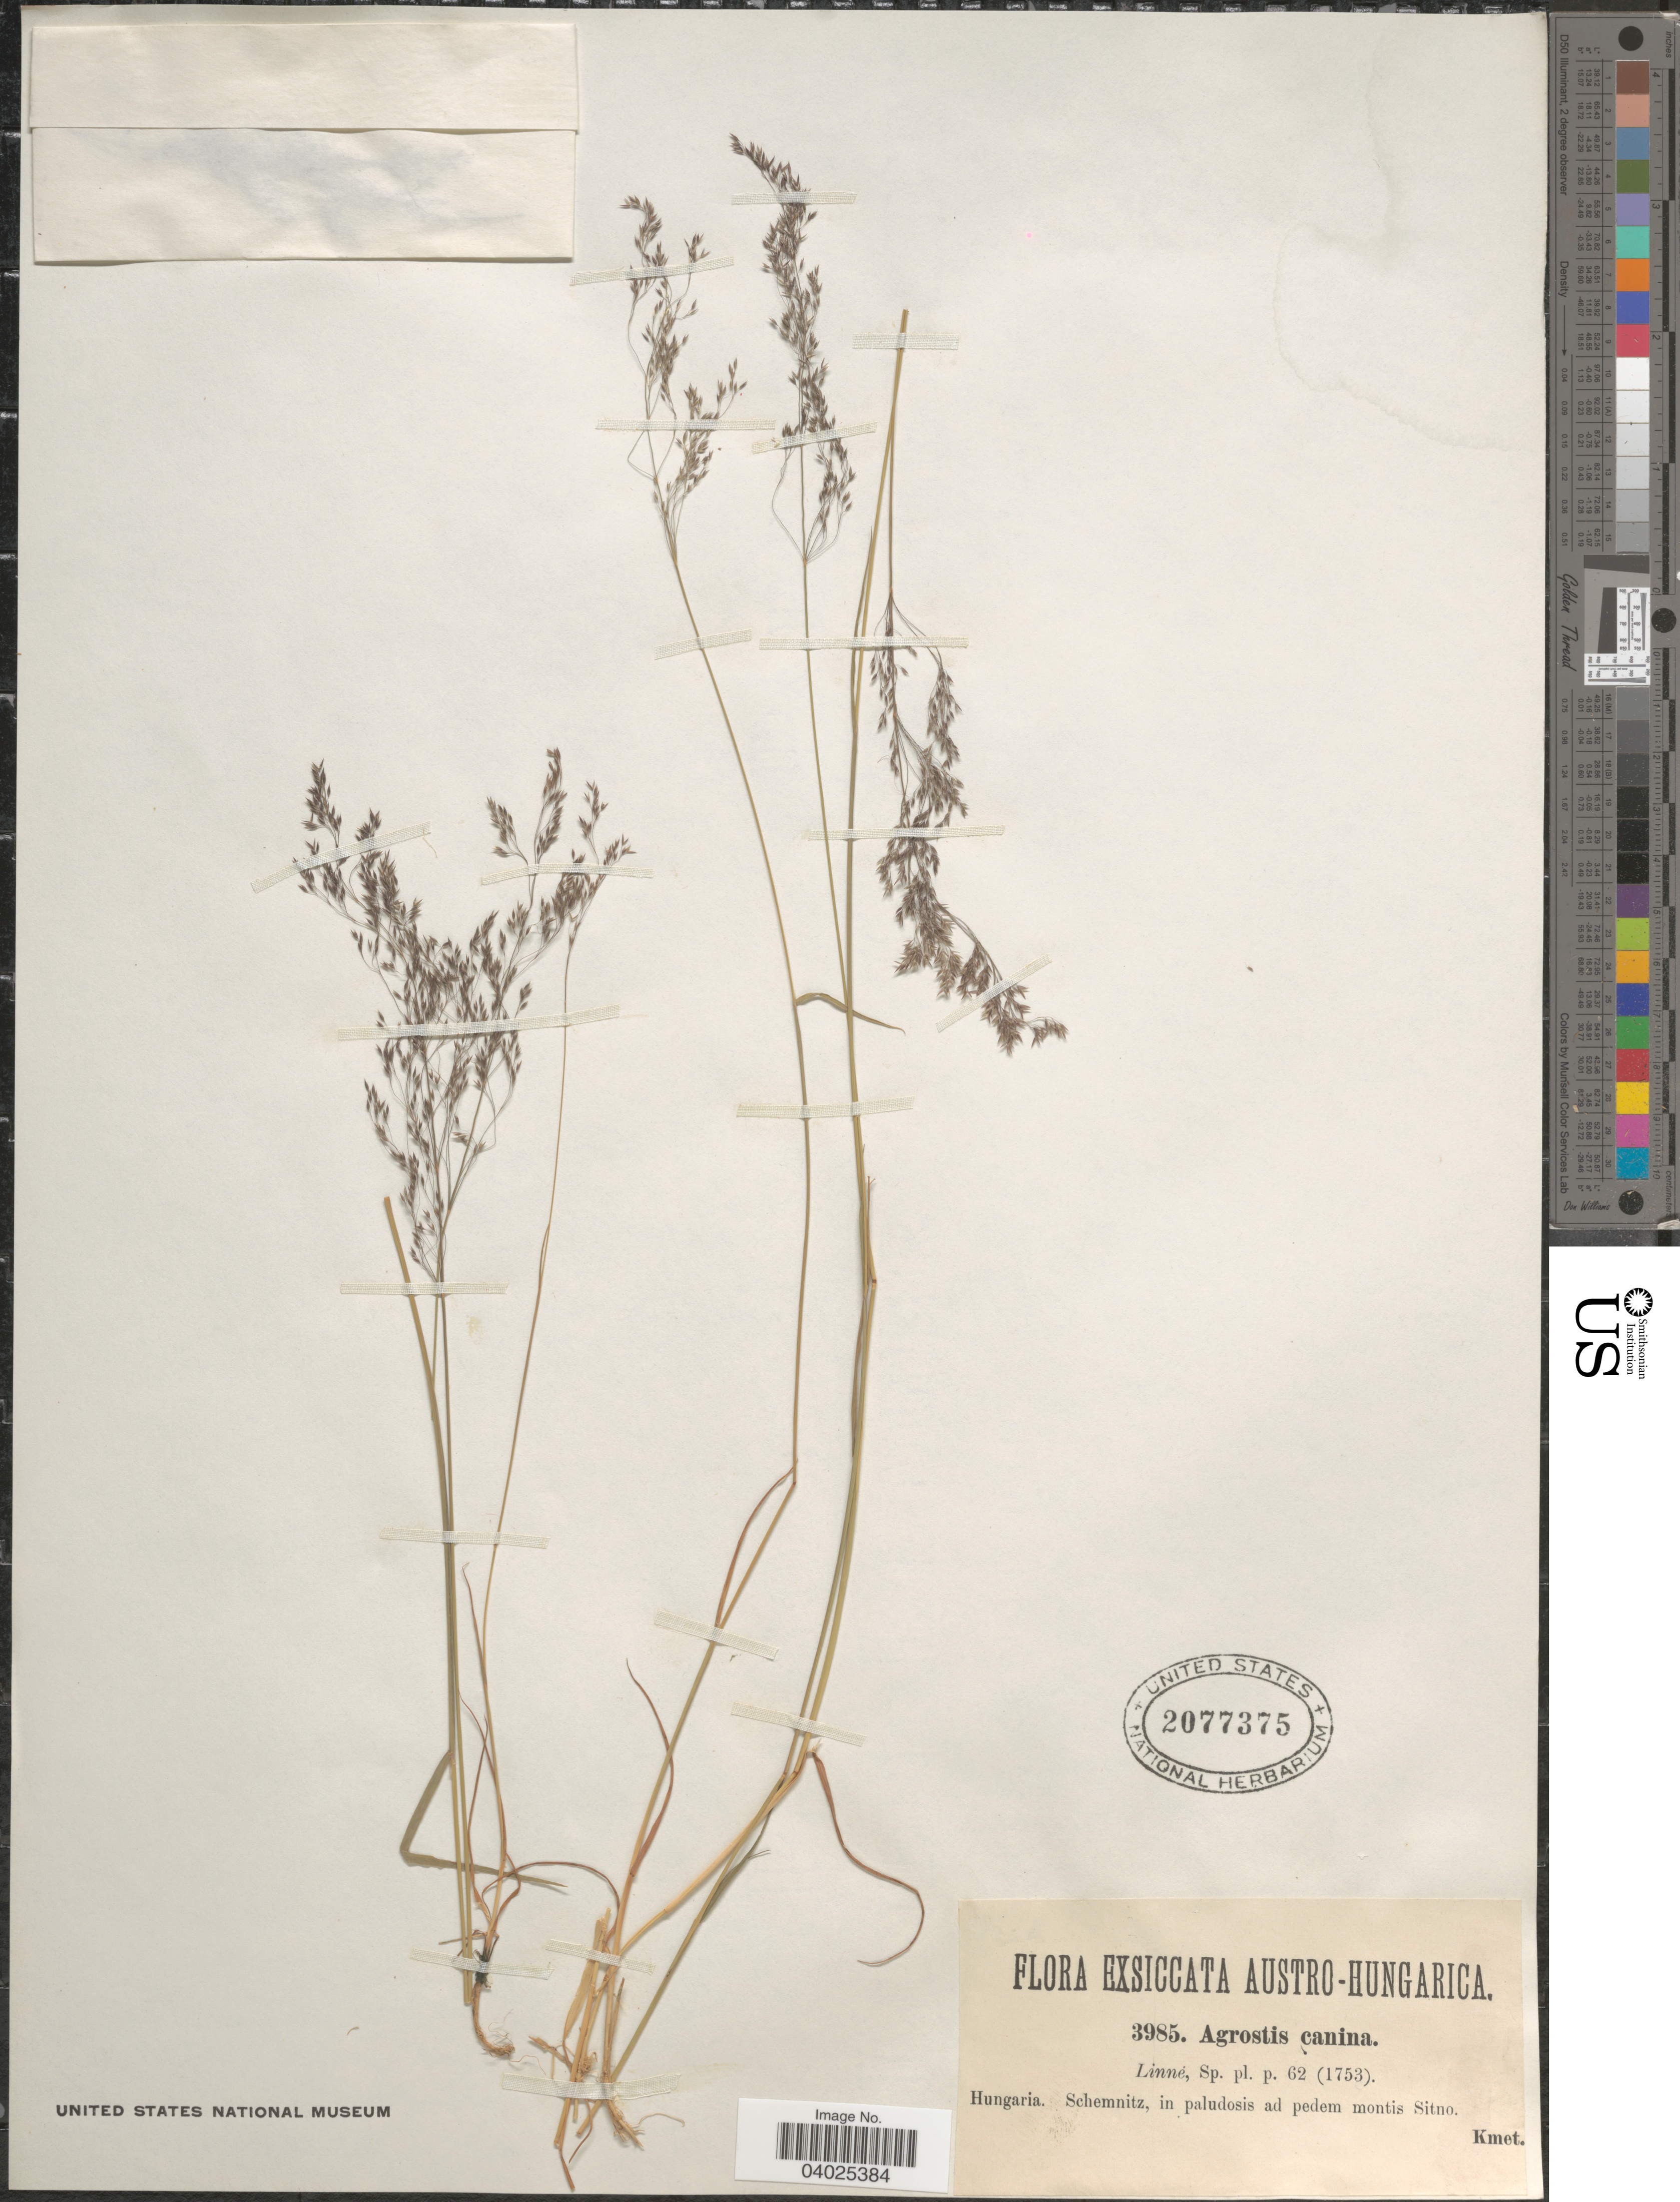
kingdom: Plantae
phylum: Tracheophyta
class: Liliopsida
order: Poales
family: Poaceae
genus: Agrostis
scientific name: Agrostis canina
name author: L.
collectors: A. Kmet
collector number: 3985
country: Slovakia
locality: Austro-Hungarica. Schemnitz, in paludosis ad pedem montis Sitno.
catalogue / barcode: US 2077375